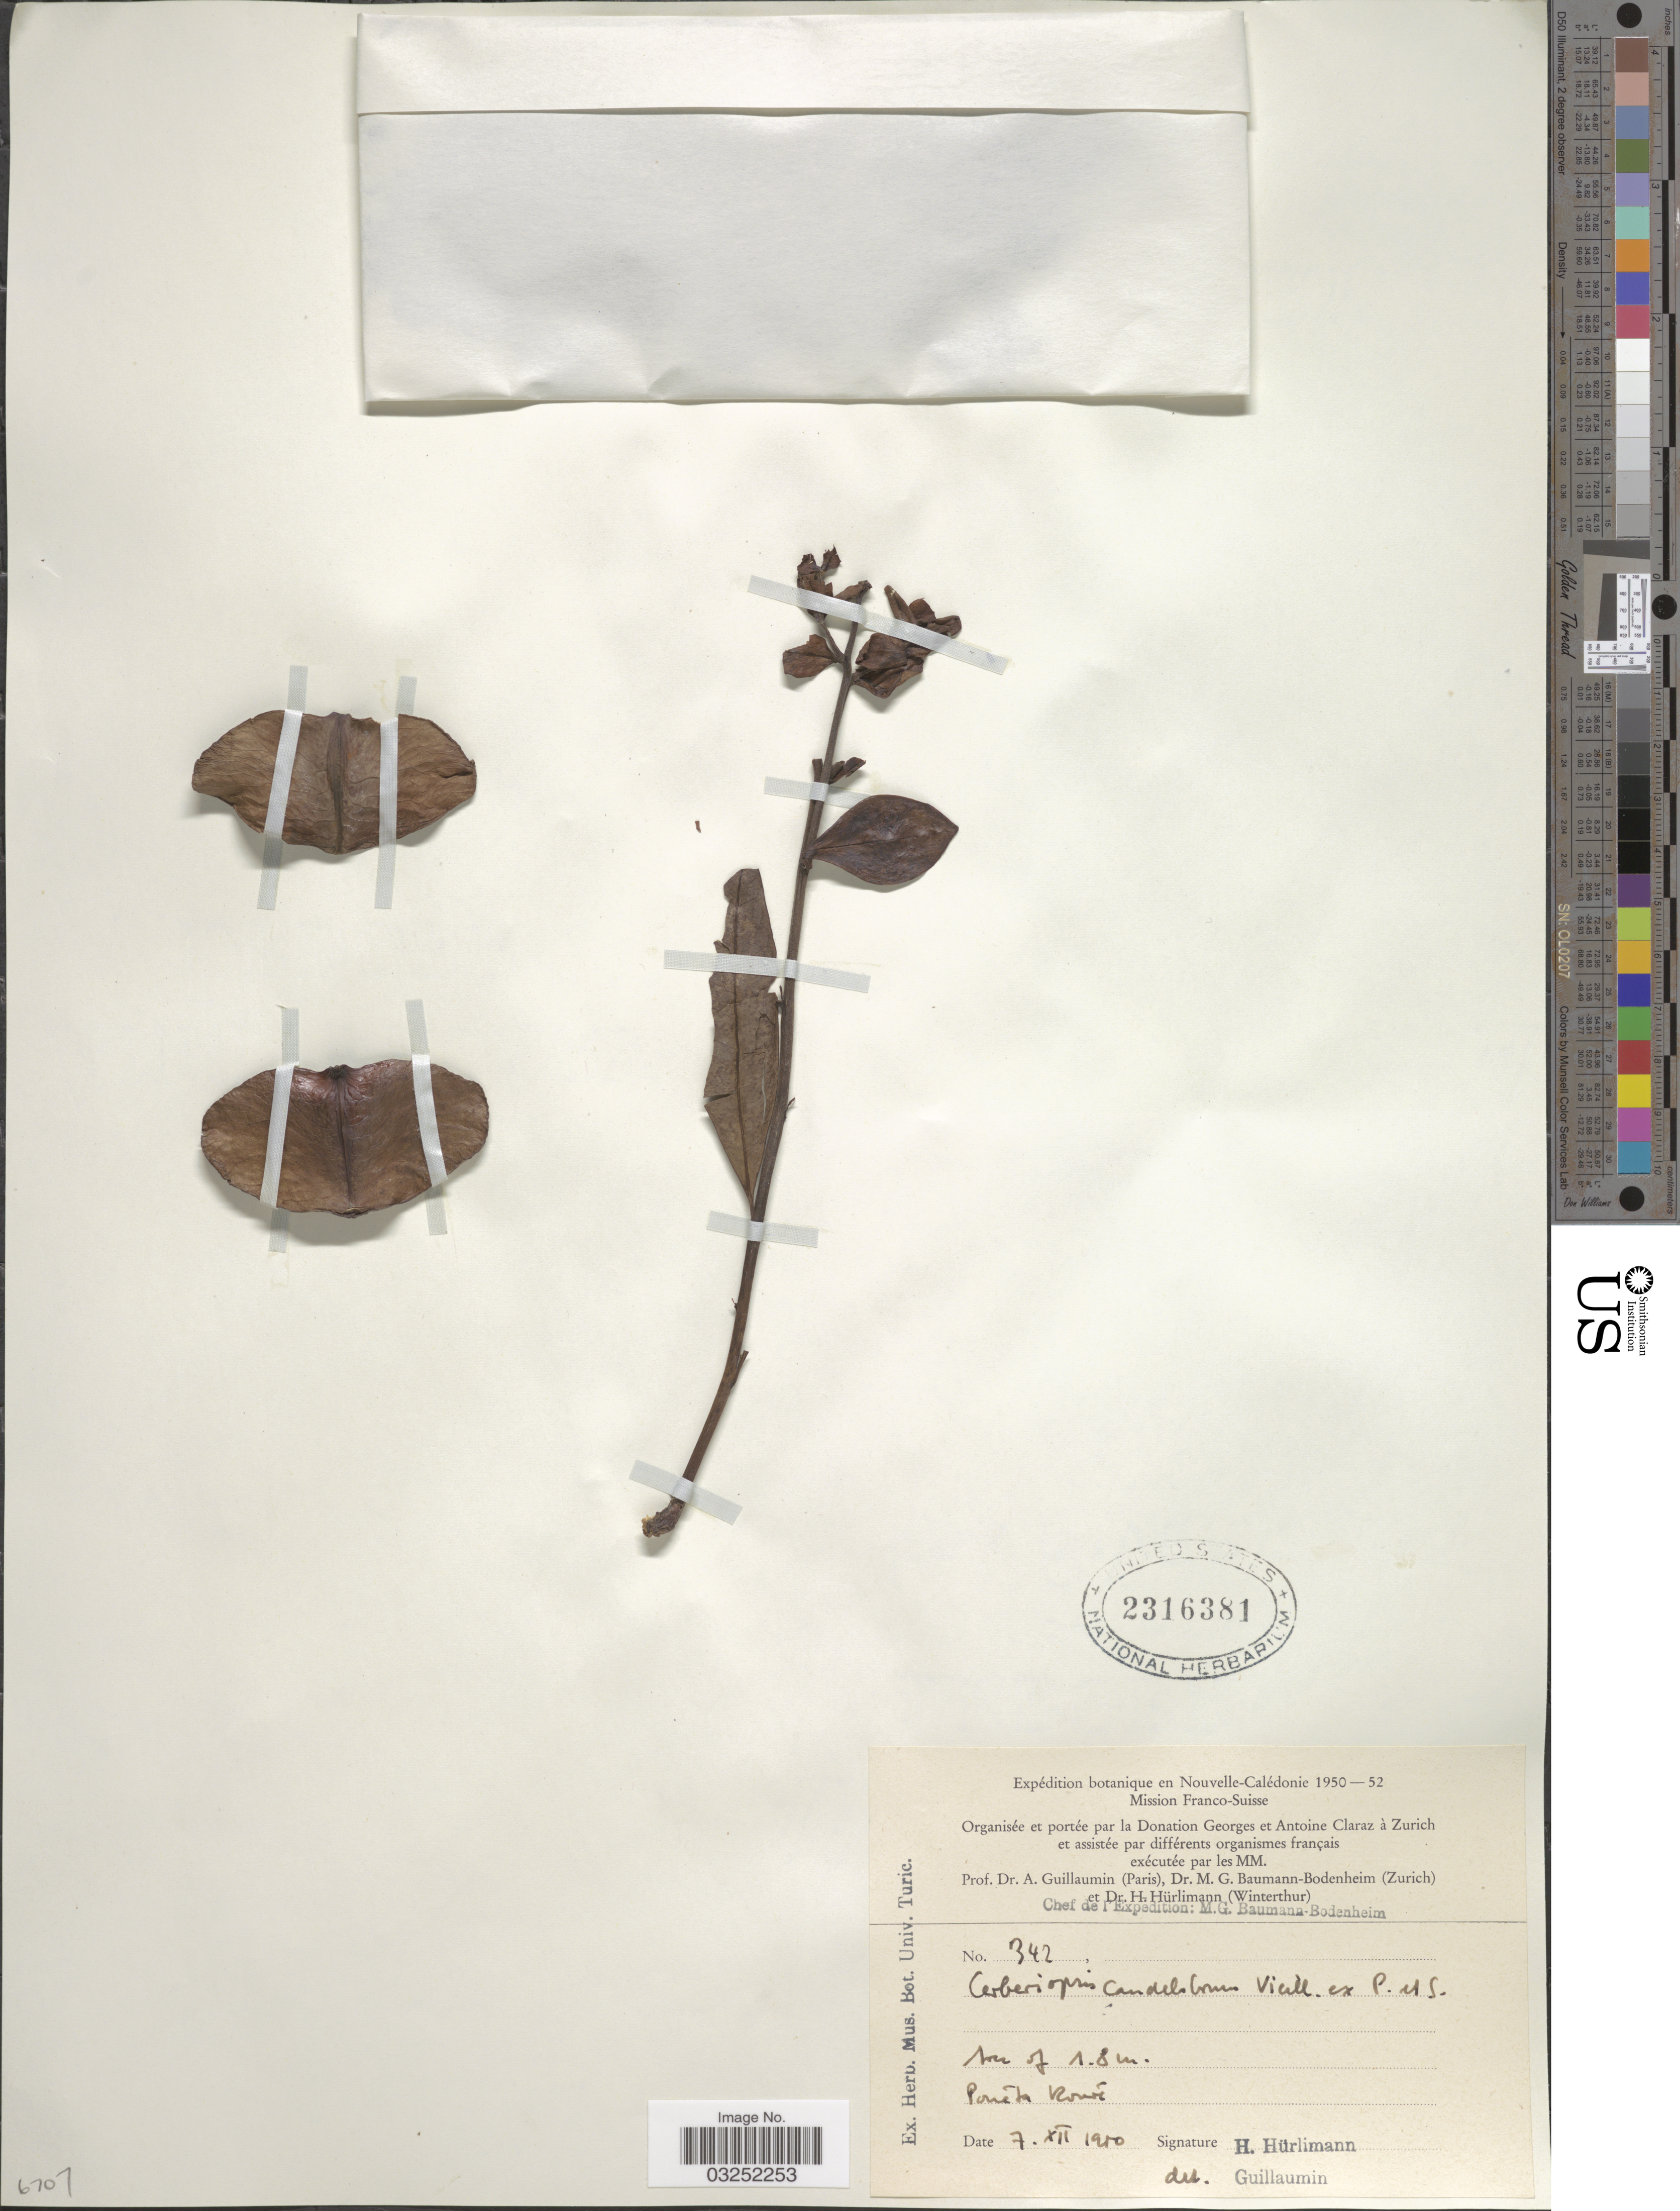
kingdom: Plantae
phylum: Tracheophyta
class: Magnoliopsida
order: Gentianales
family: Apocynaceae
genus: Cerberiopsis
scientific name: Cerberiopsis candelabra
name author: Vieill. ex Pancher & Sebert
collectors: H. Hürlimann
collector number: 342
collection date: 1950-12-07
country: New Caledonia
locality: Nouvelle-Calédonie. Poueta Kouré.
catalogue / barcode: US 2316381